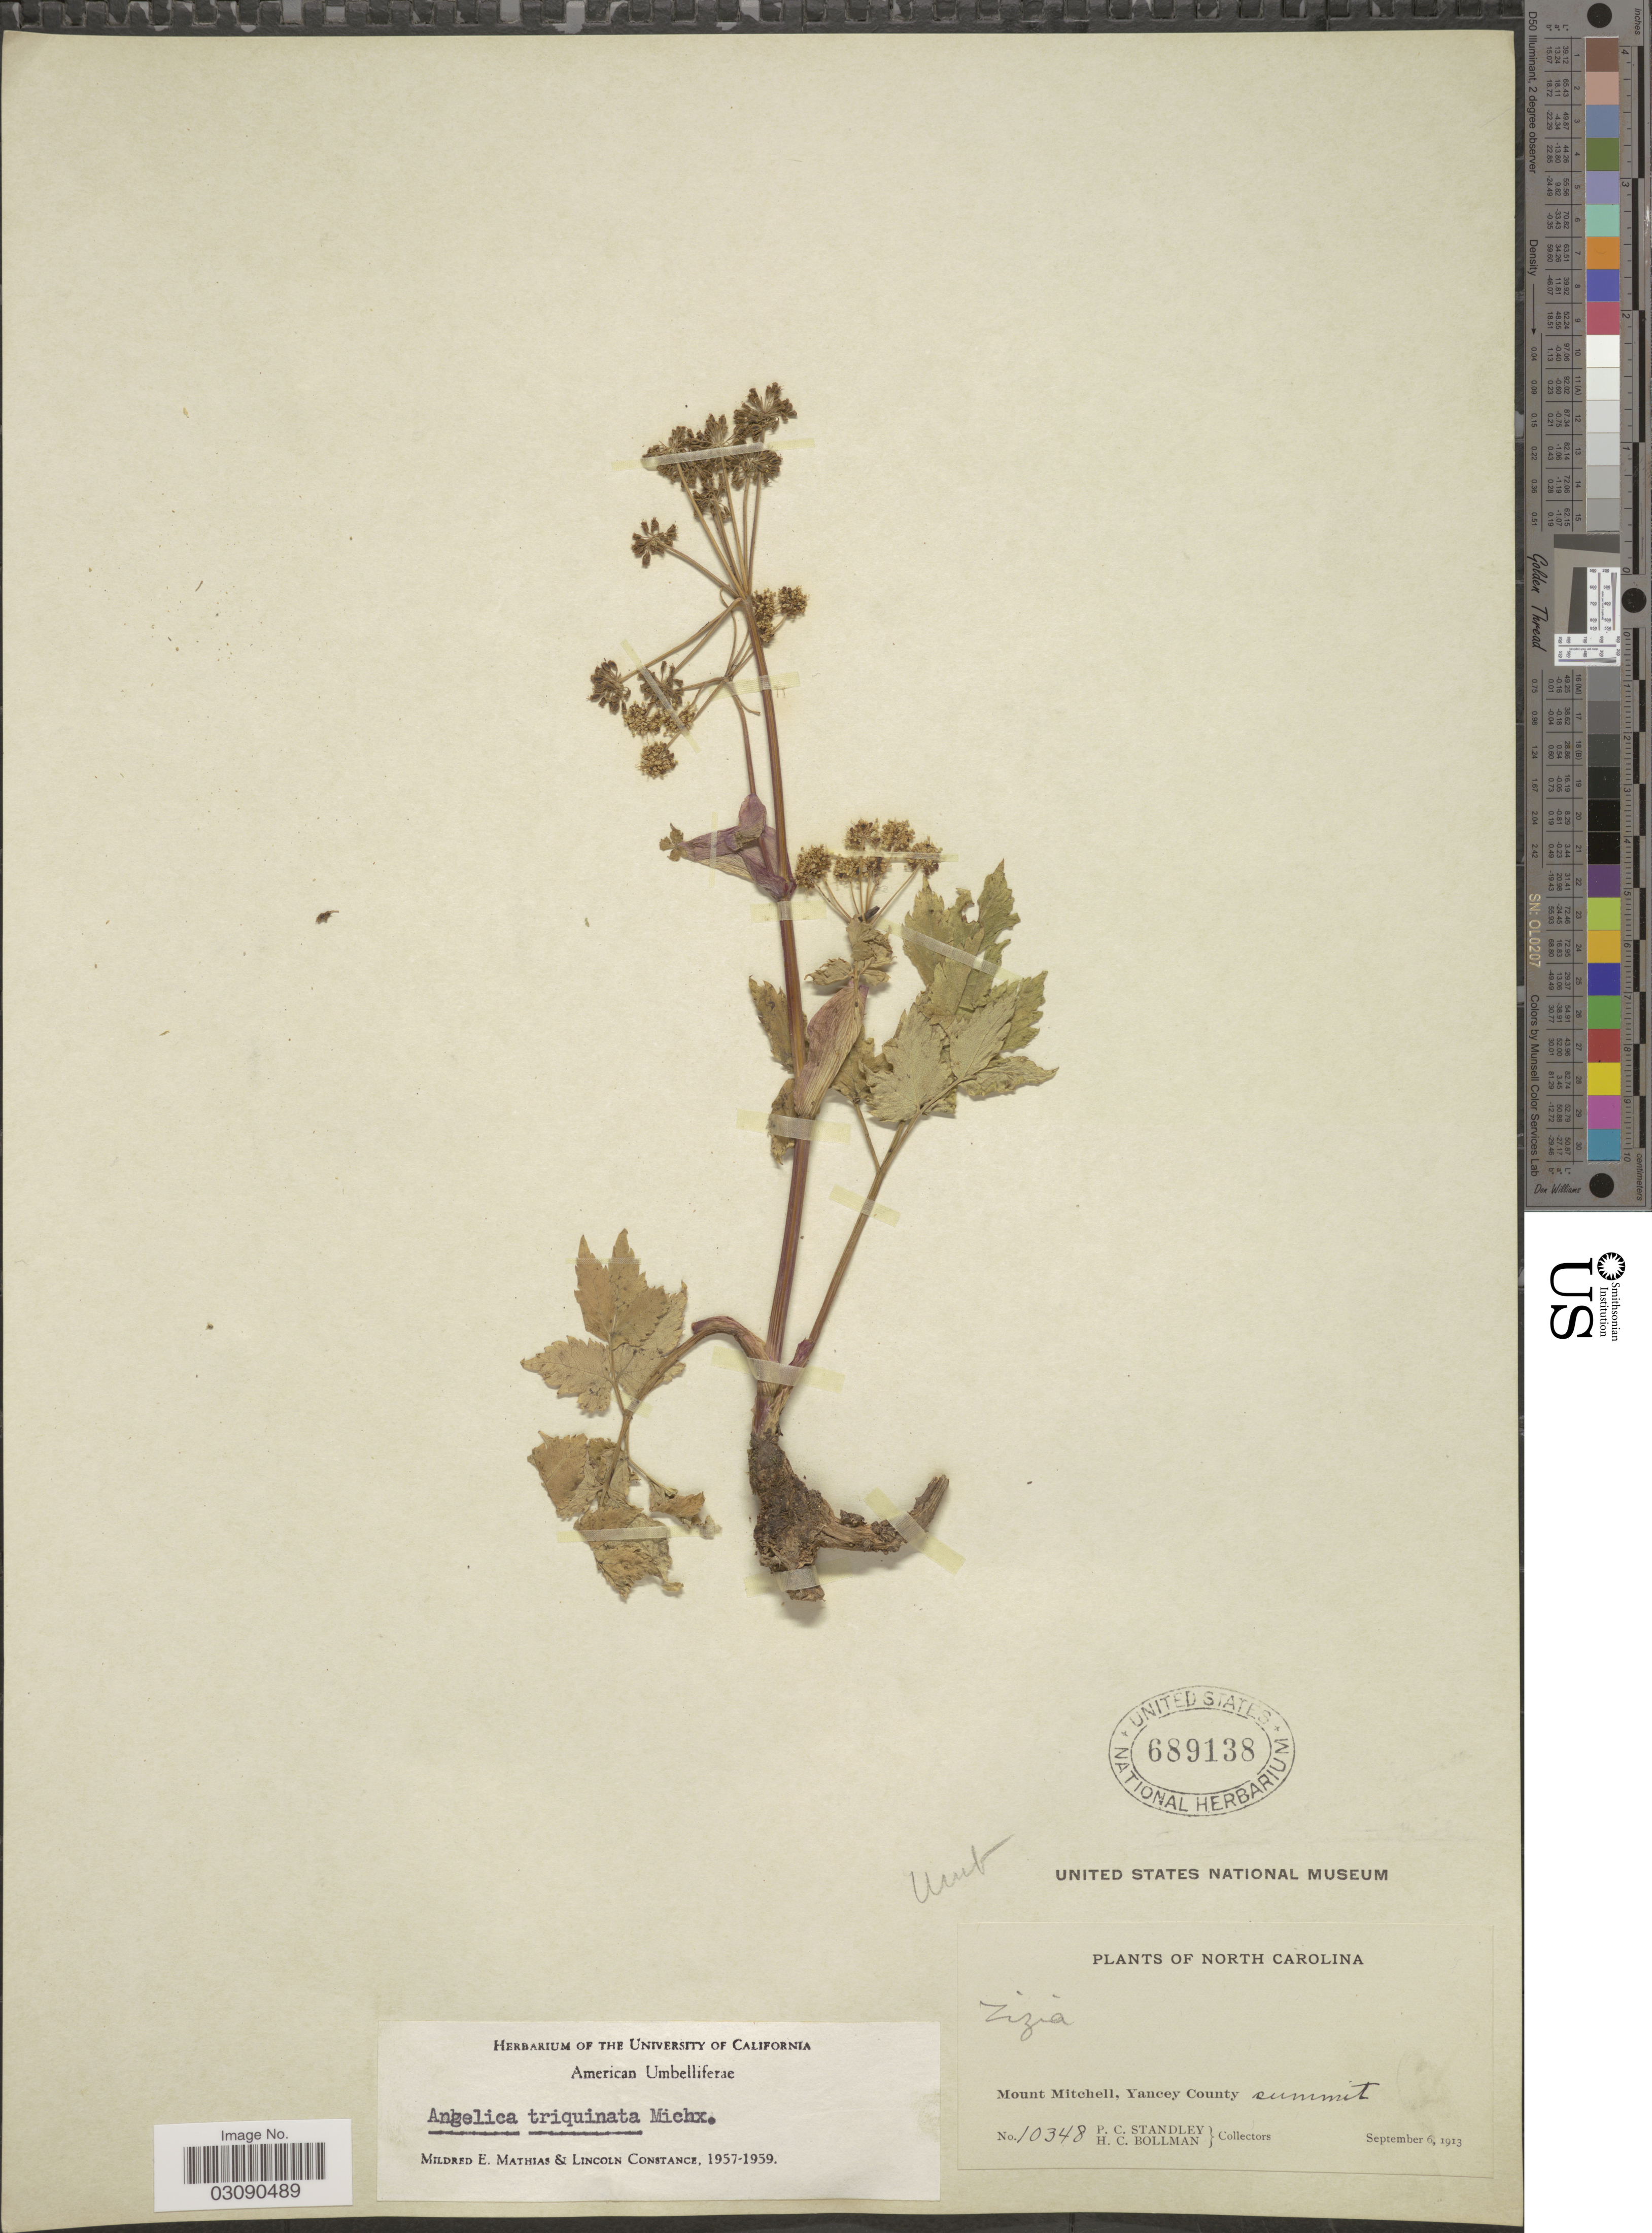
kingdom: Plantae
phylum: Tracheophyta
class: Magnoliopsida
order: Apiales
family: Apiaceae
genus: Angelica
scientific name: Angelica triquinata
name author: Michx.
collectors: P. C. Standley & H. C. Bollman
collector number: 10348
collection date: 1913-09-06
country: United States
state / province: North Carolina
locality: Mount Mitchell, Yancey County.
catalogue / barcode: US 689138